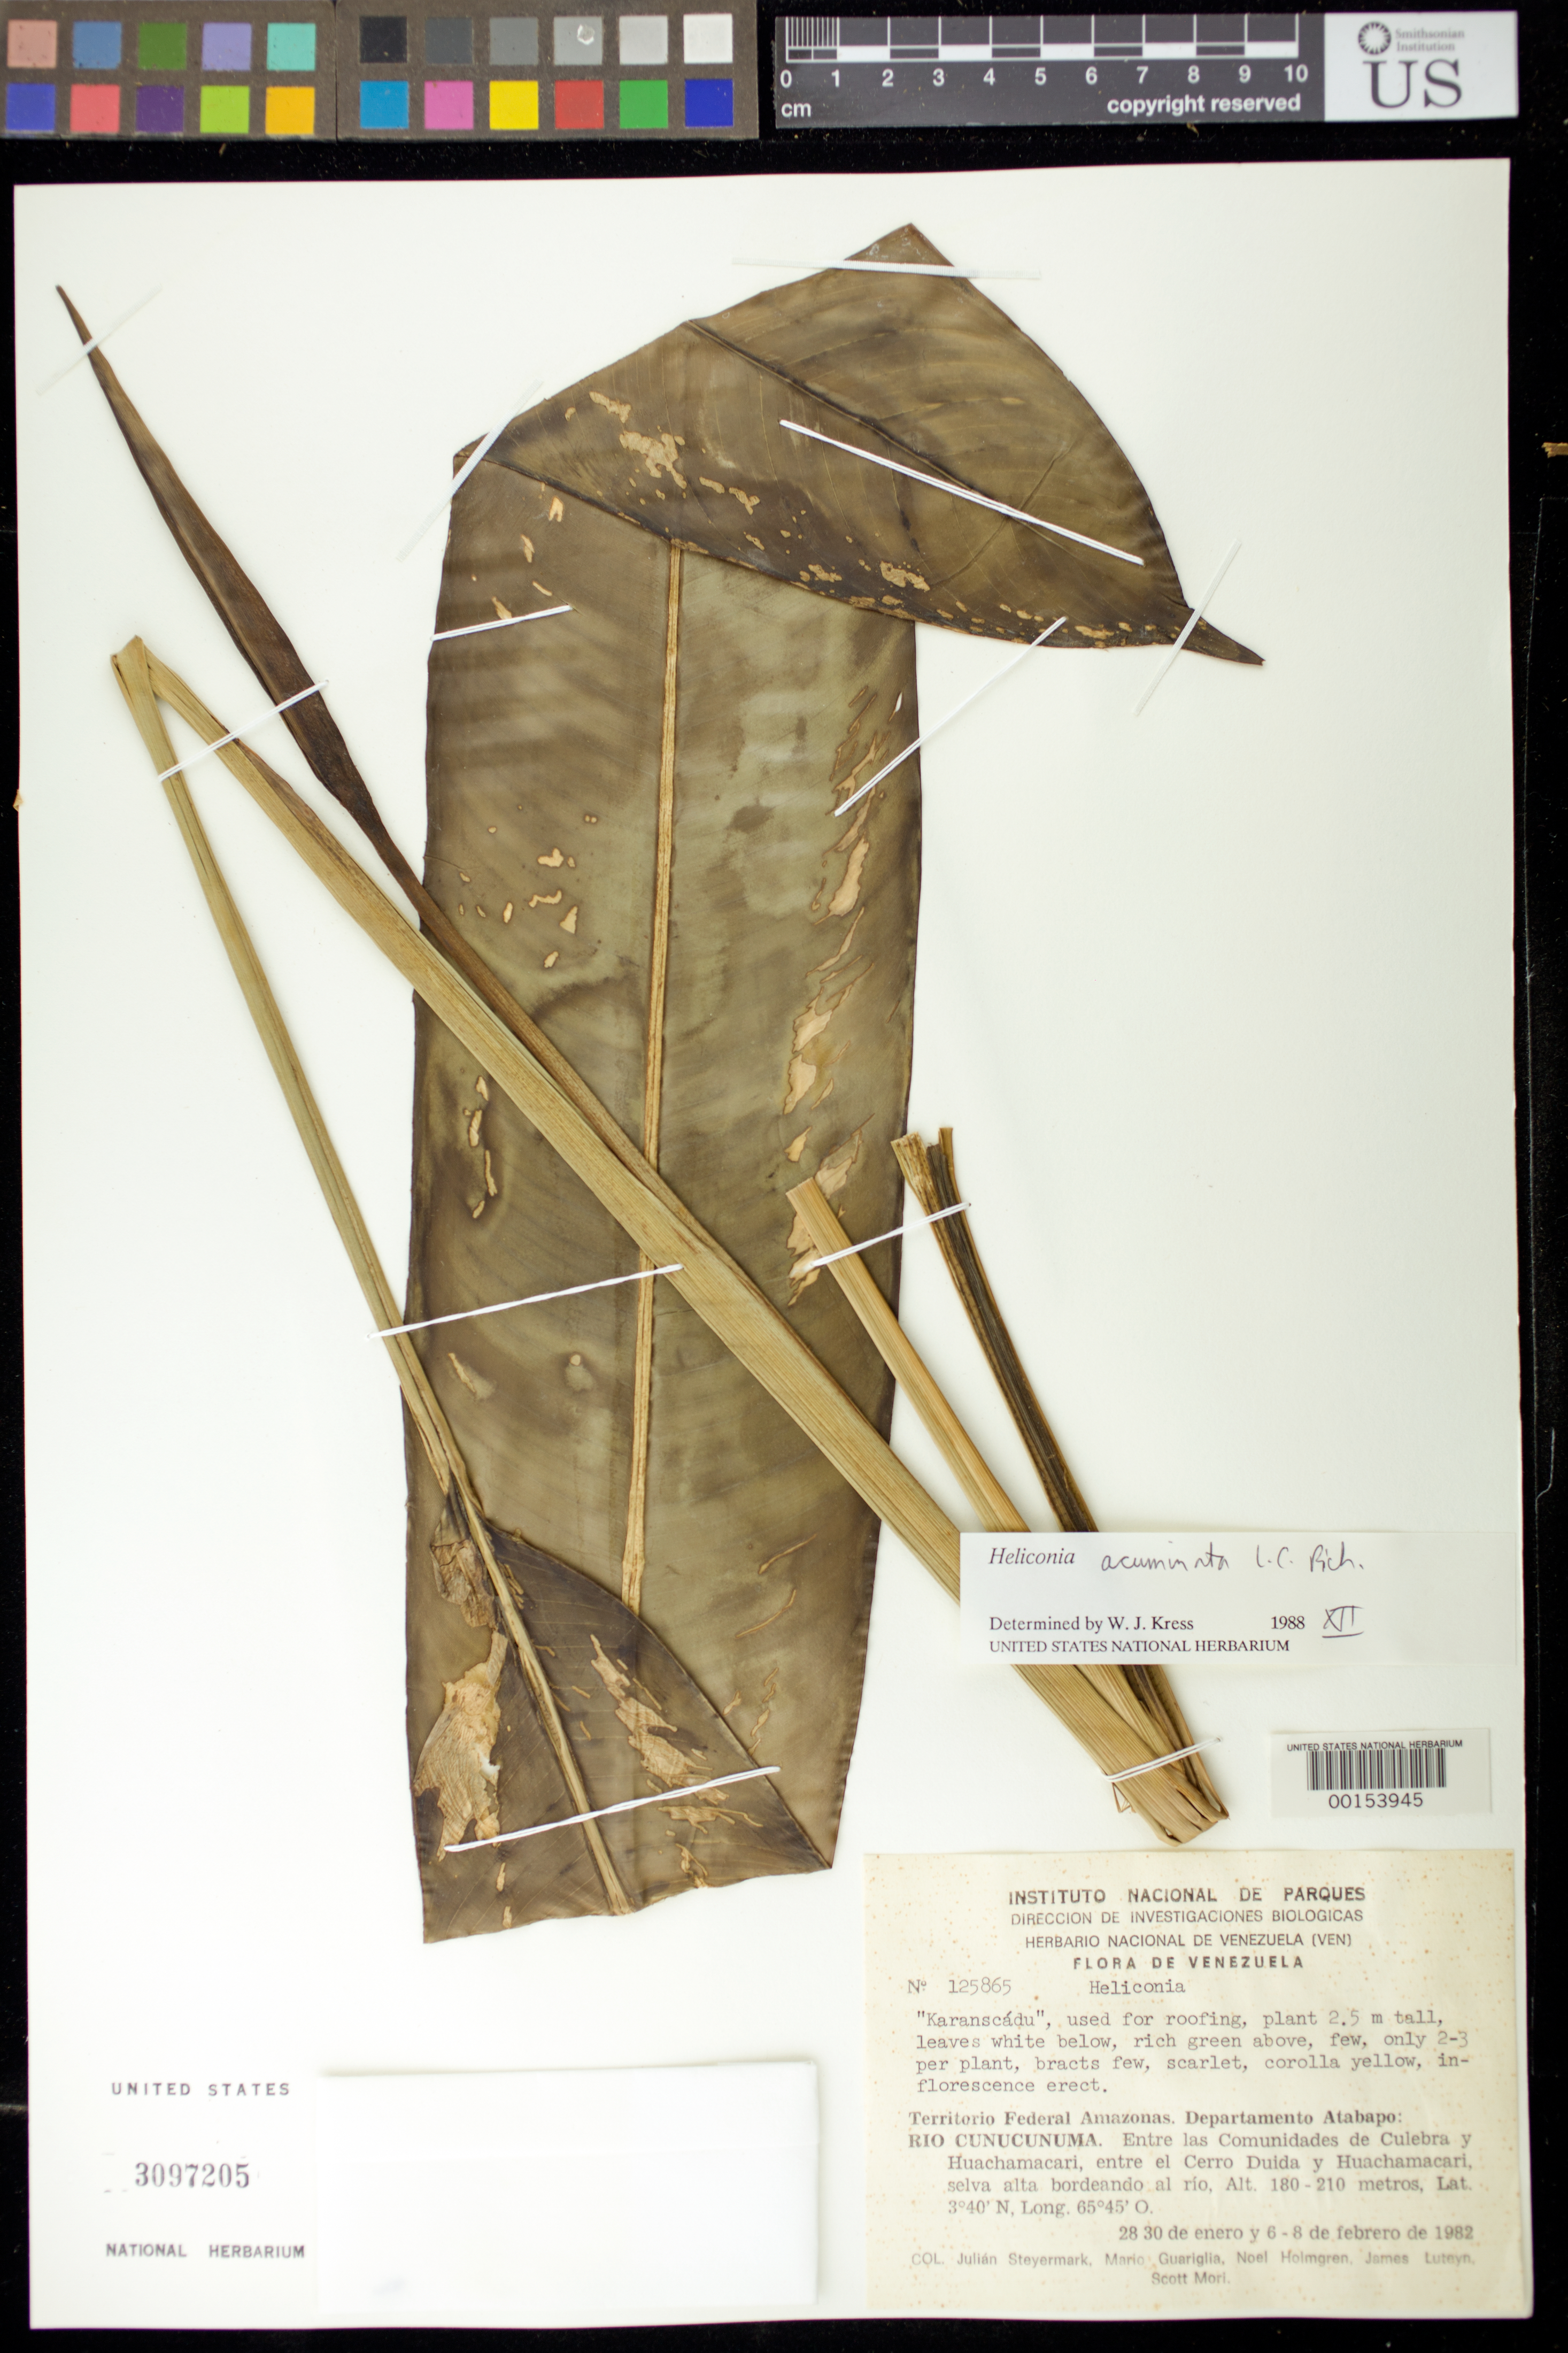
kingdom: Plantae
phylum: Tracheophyta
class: Liliopsida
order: Zingiberales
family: Heliconiaceae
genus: Heliconia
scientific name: Heliconia acuminata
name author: A. Rich.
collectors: J. Steyermark, M. Guariglia P., N. H. Holmgren, J. L. Luteyn & S. Mori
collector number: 125865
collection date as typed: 28 Jan 1982 to 08 Feb 1982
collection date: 1982-01-28/1982-02-08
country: Venezuela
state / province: Amazonas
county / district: Atabapo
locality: Rio Cunucunuma, between Culebra and Huachamacari, between el Cerro Duida and Huachamacari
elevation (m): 180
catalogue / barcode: US 3097205